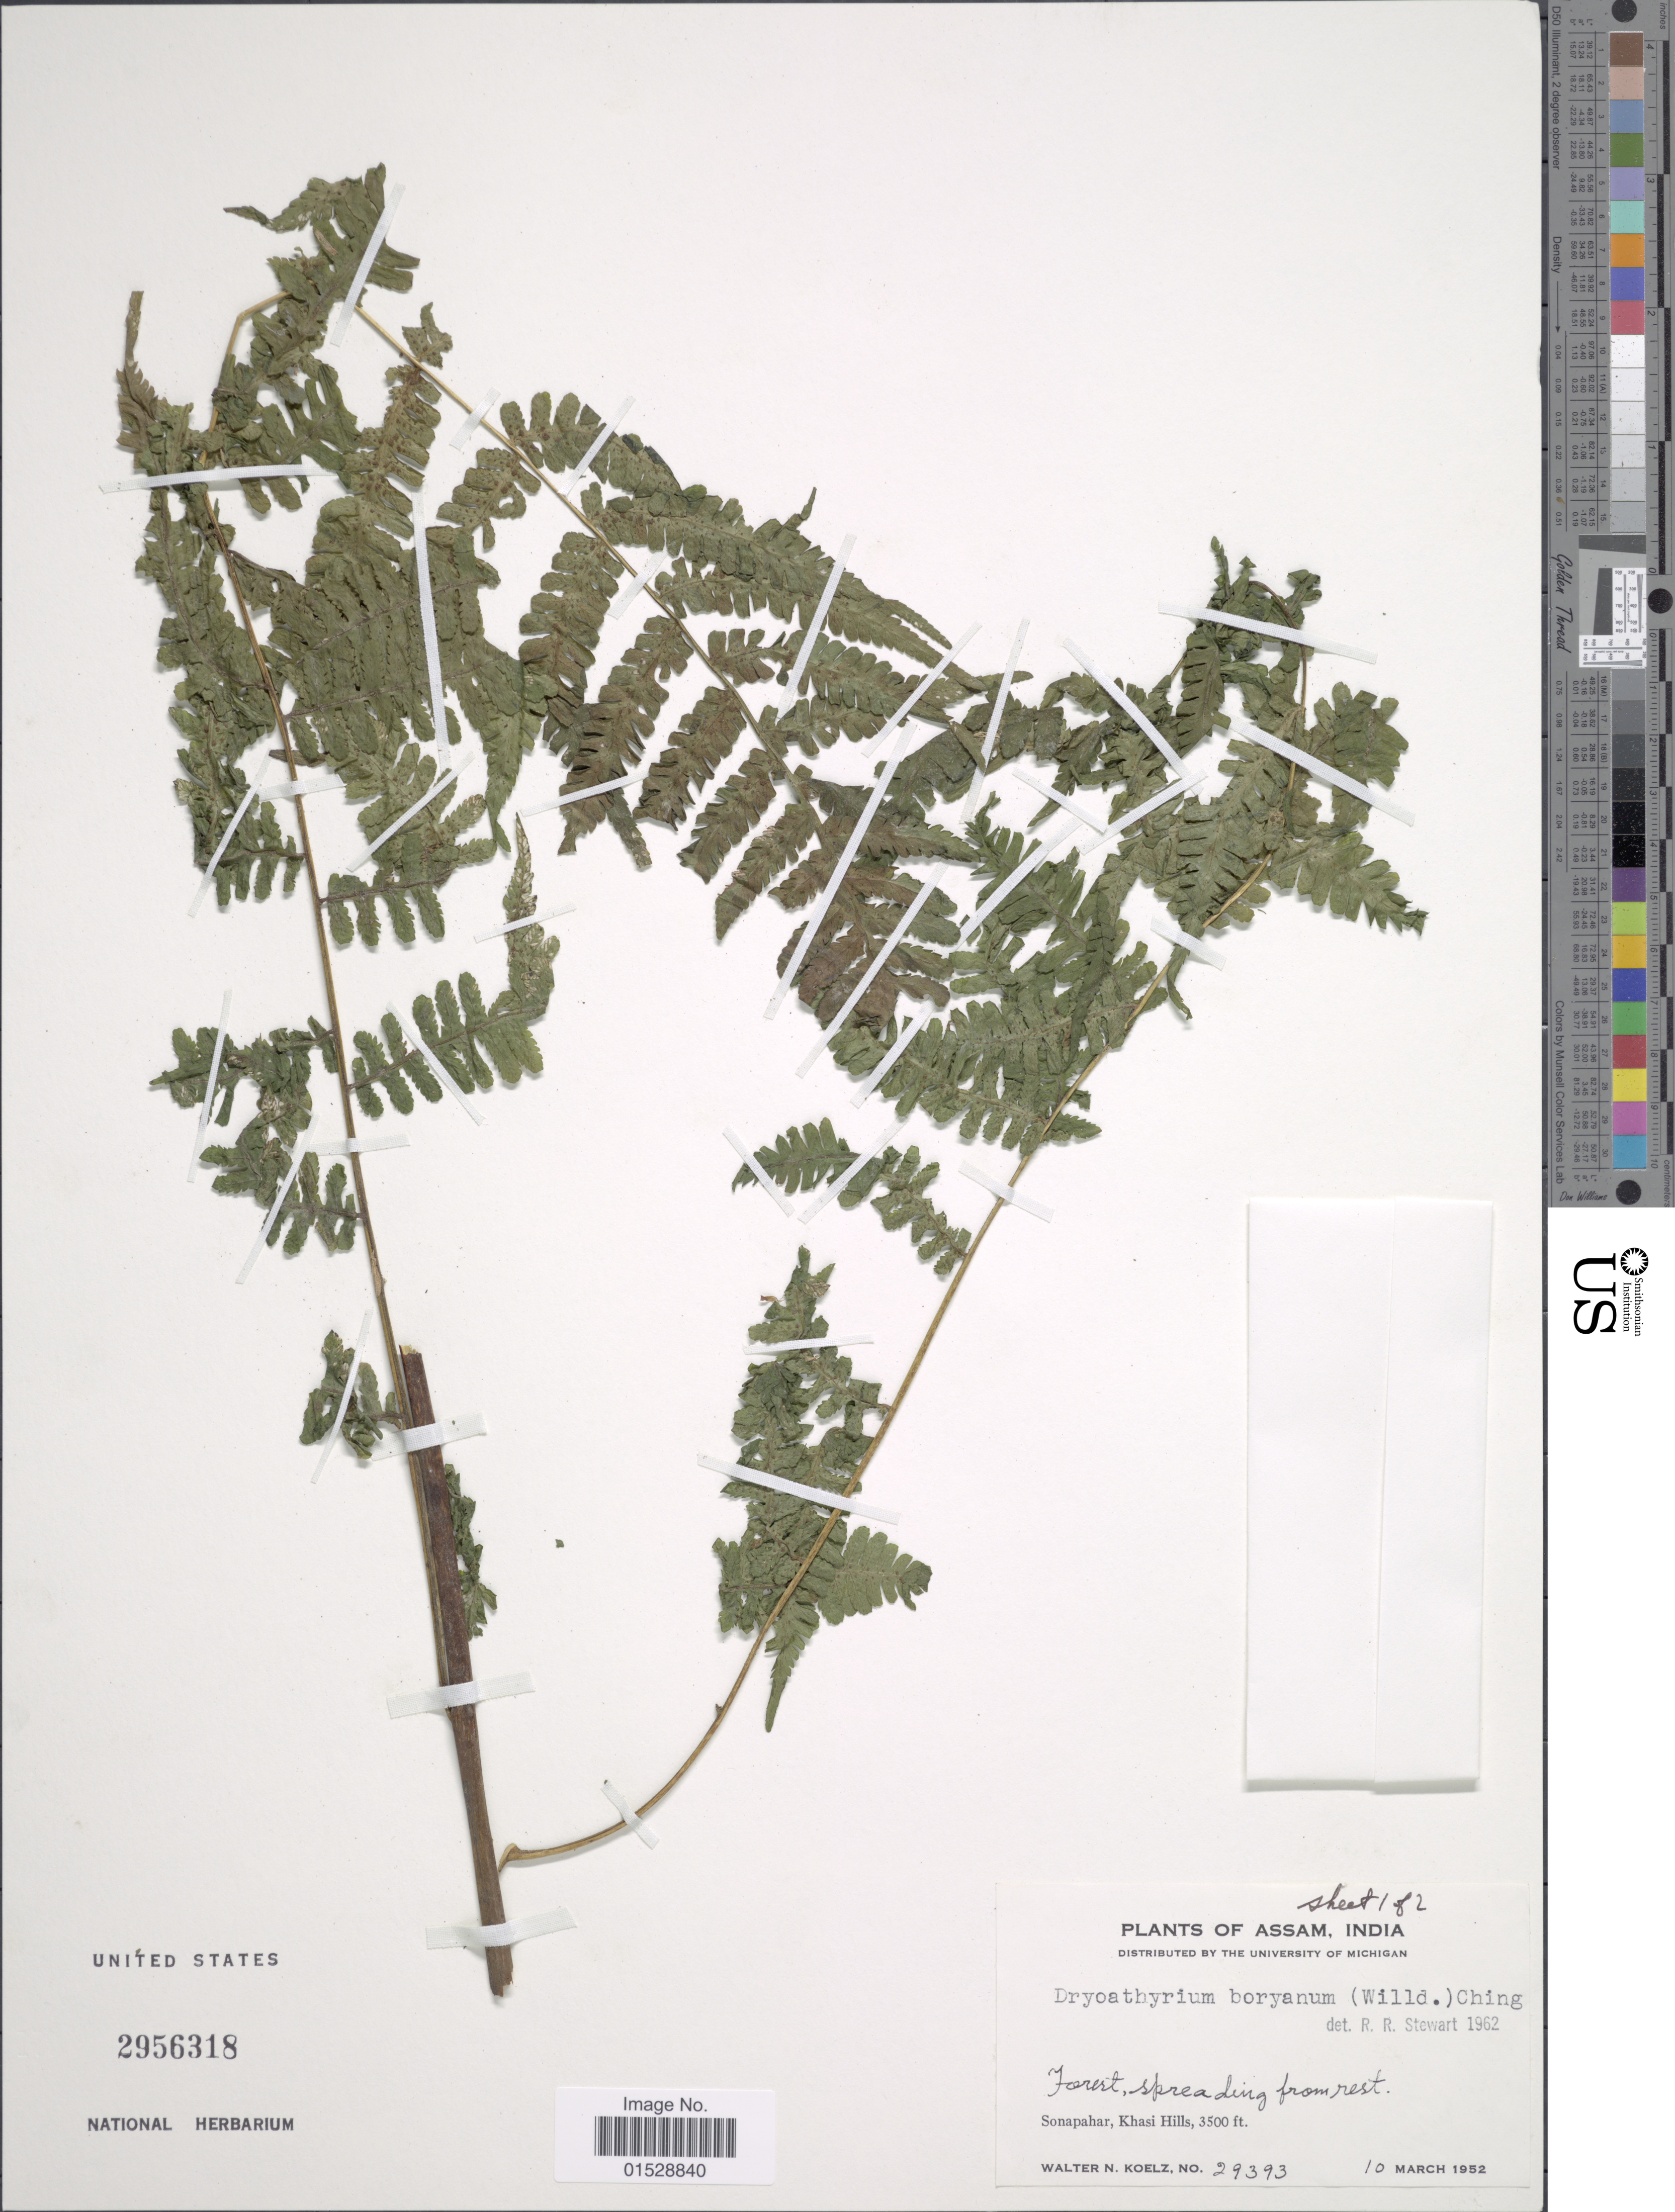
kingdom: Plantae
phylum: Tracheophyta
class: Polypodiopsida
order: Polypodiales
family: Athyriaceae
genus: Deparia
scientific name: Deparia boryana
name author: (Willd.) M. Kato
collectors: W. N. Koelz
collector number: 29393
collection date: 1952-03-10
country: India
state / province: Meghalaya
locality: Sonapahar, Khasi Hills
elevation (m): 1067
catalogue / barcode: US 2956318